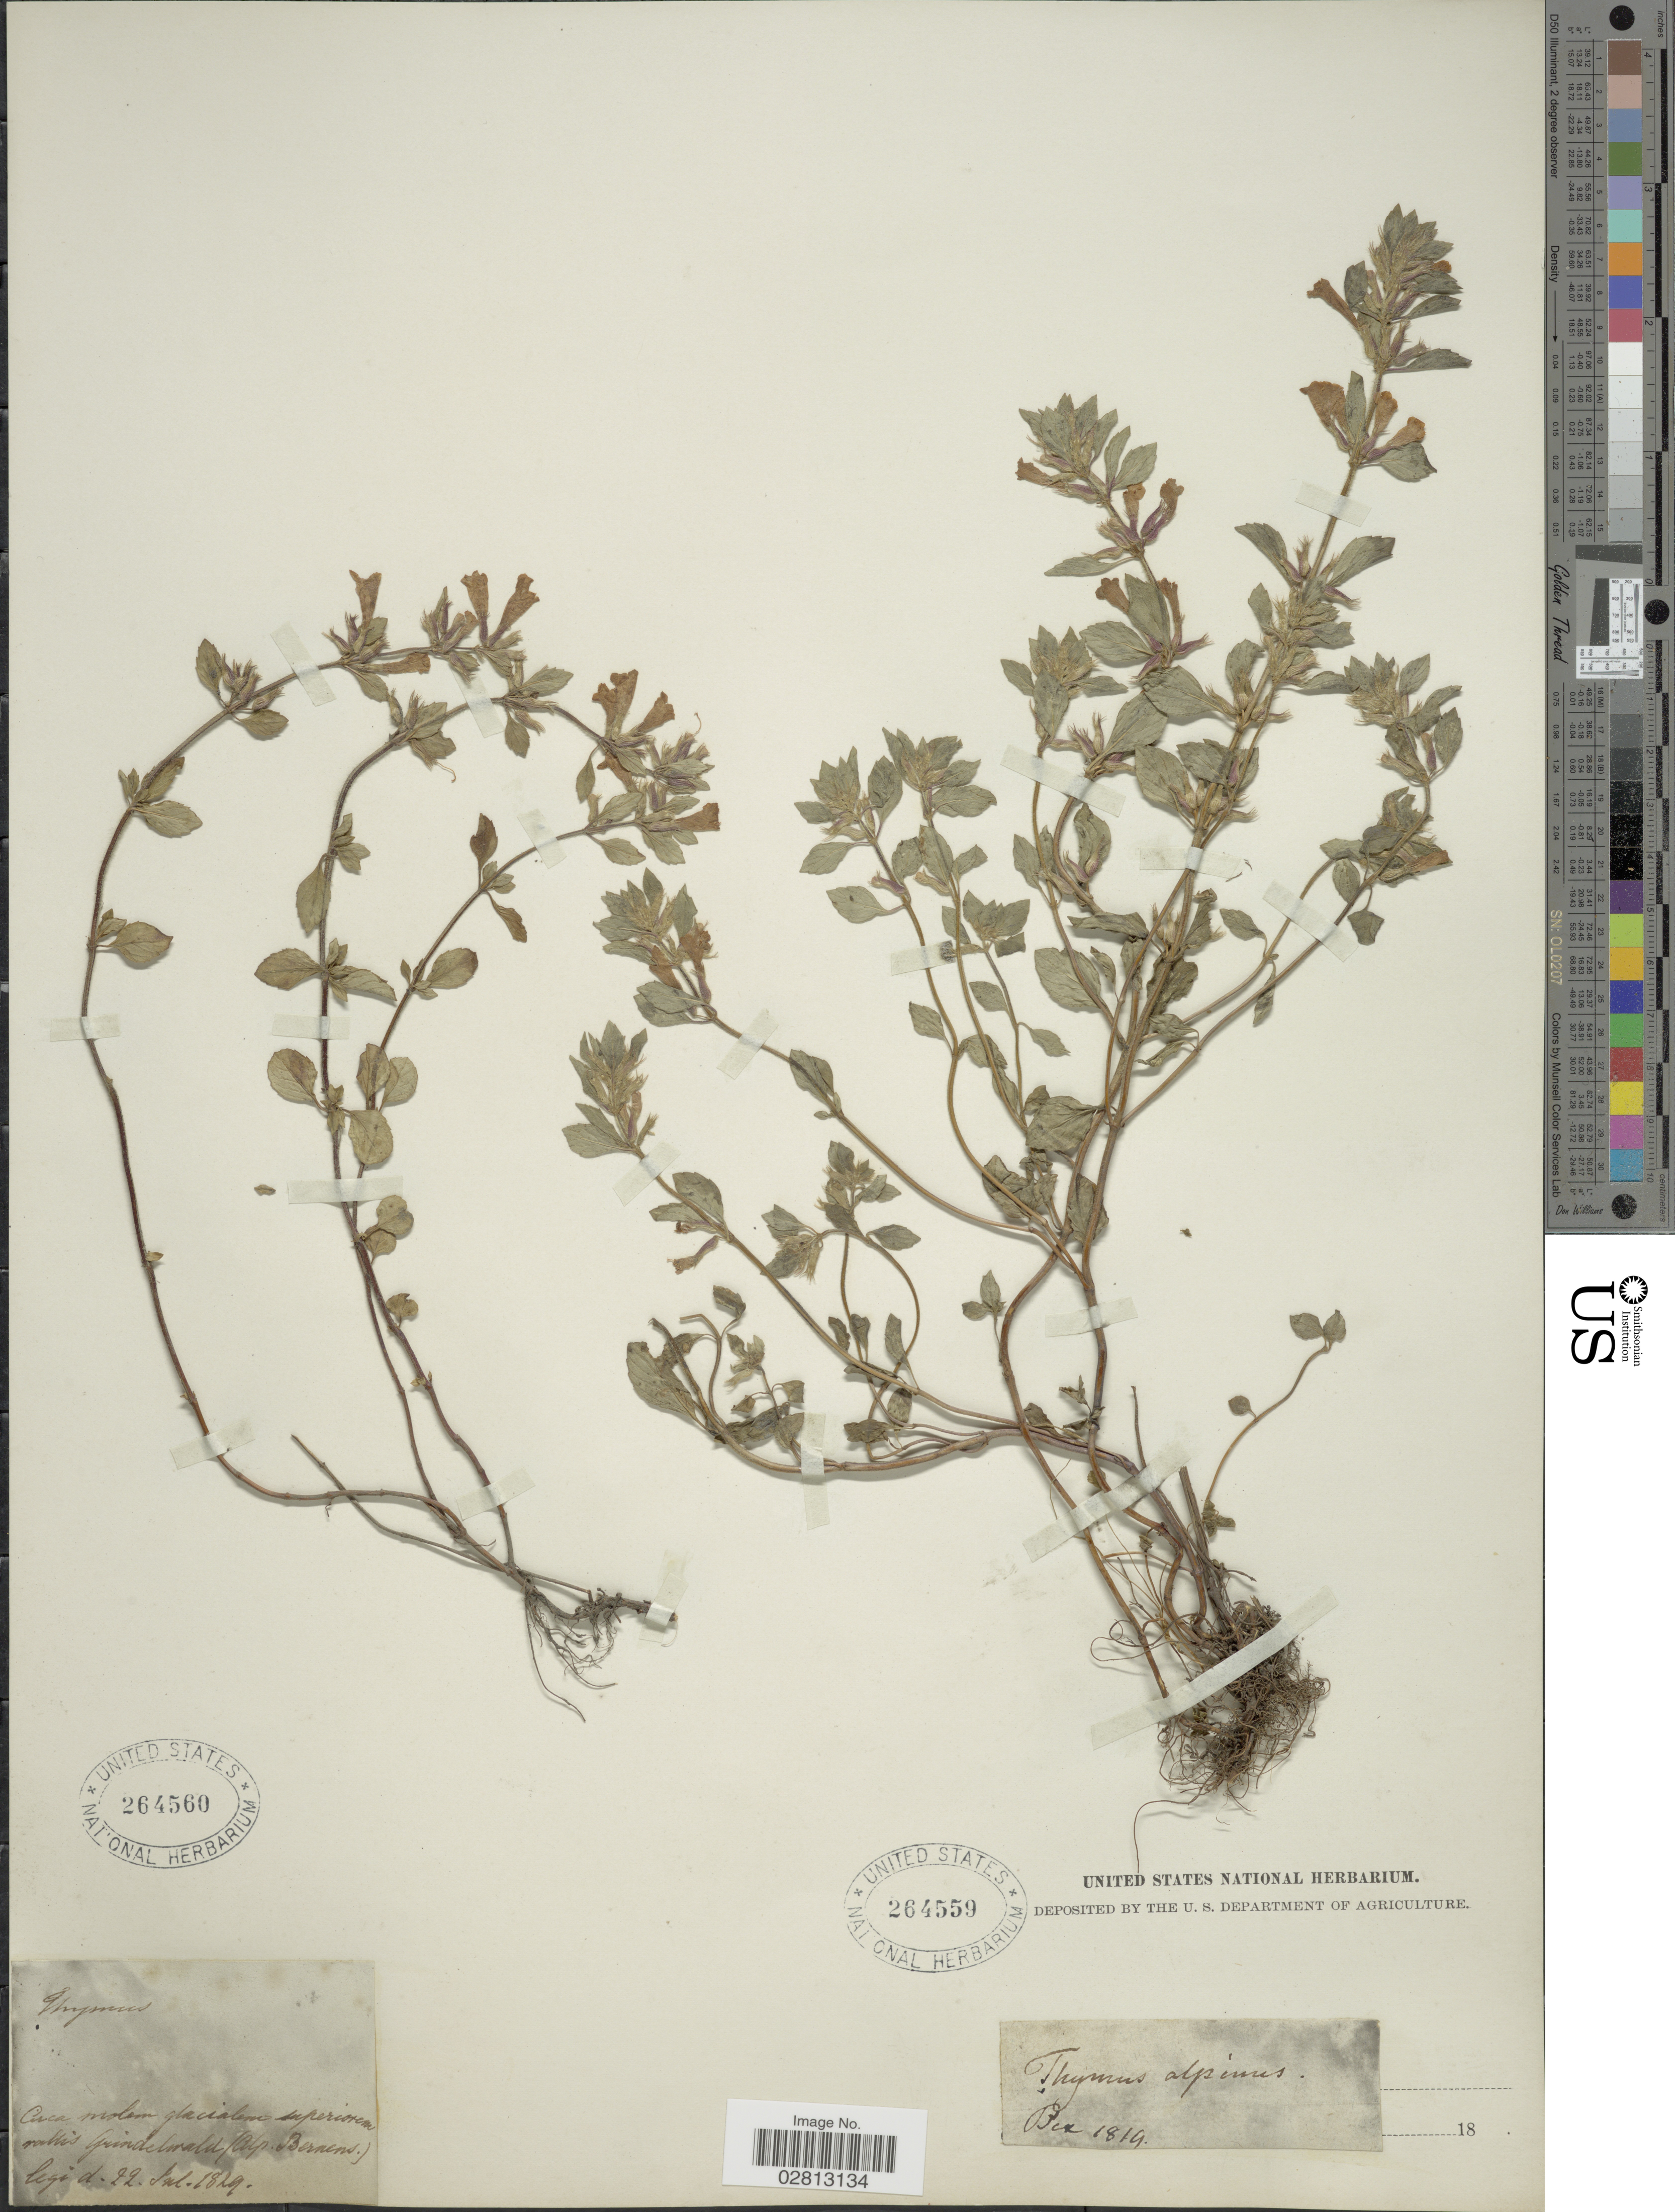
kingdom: Plantae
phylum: Tracheophyta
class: Magnoliopsida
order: Lamiales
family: Lamiaceae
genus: Thymus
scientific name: Thymus alpinus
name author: L.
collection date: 1829-07-22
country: Switzerland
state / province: Bern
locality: Circa molem glacialem superiorem vallis Grindelwald (apl. Bernens).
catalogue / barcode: US 264560